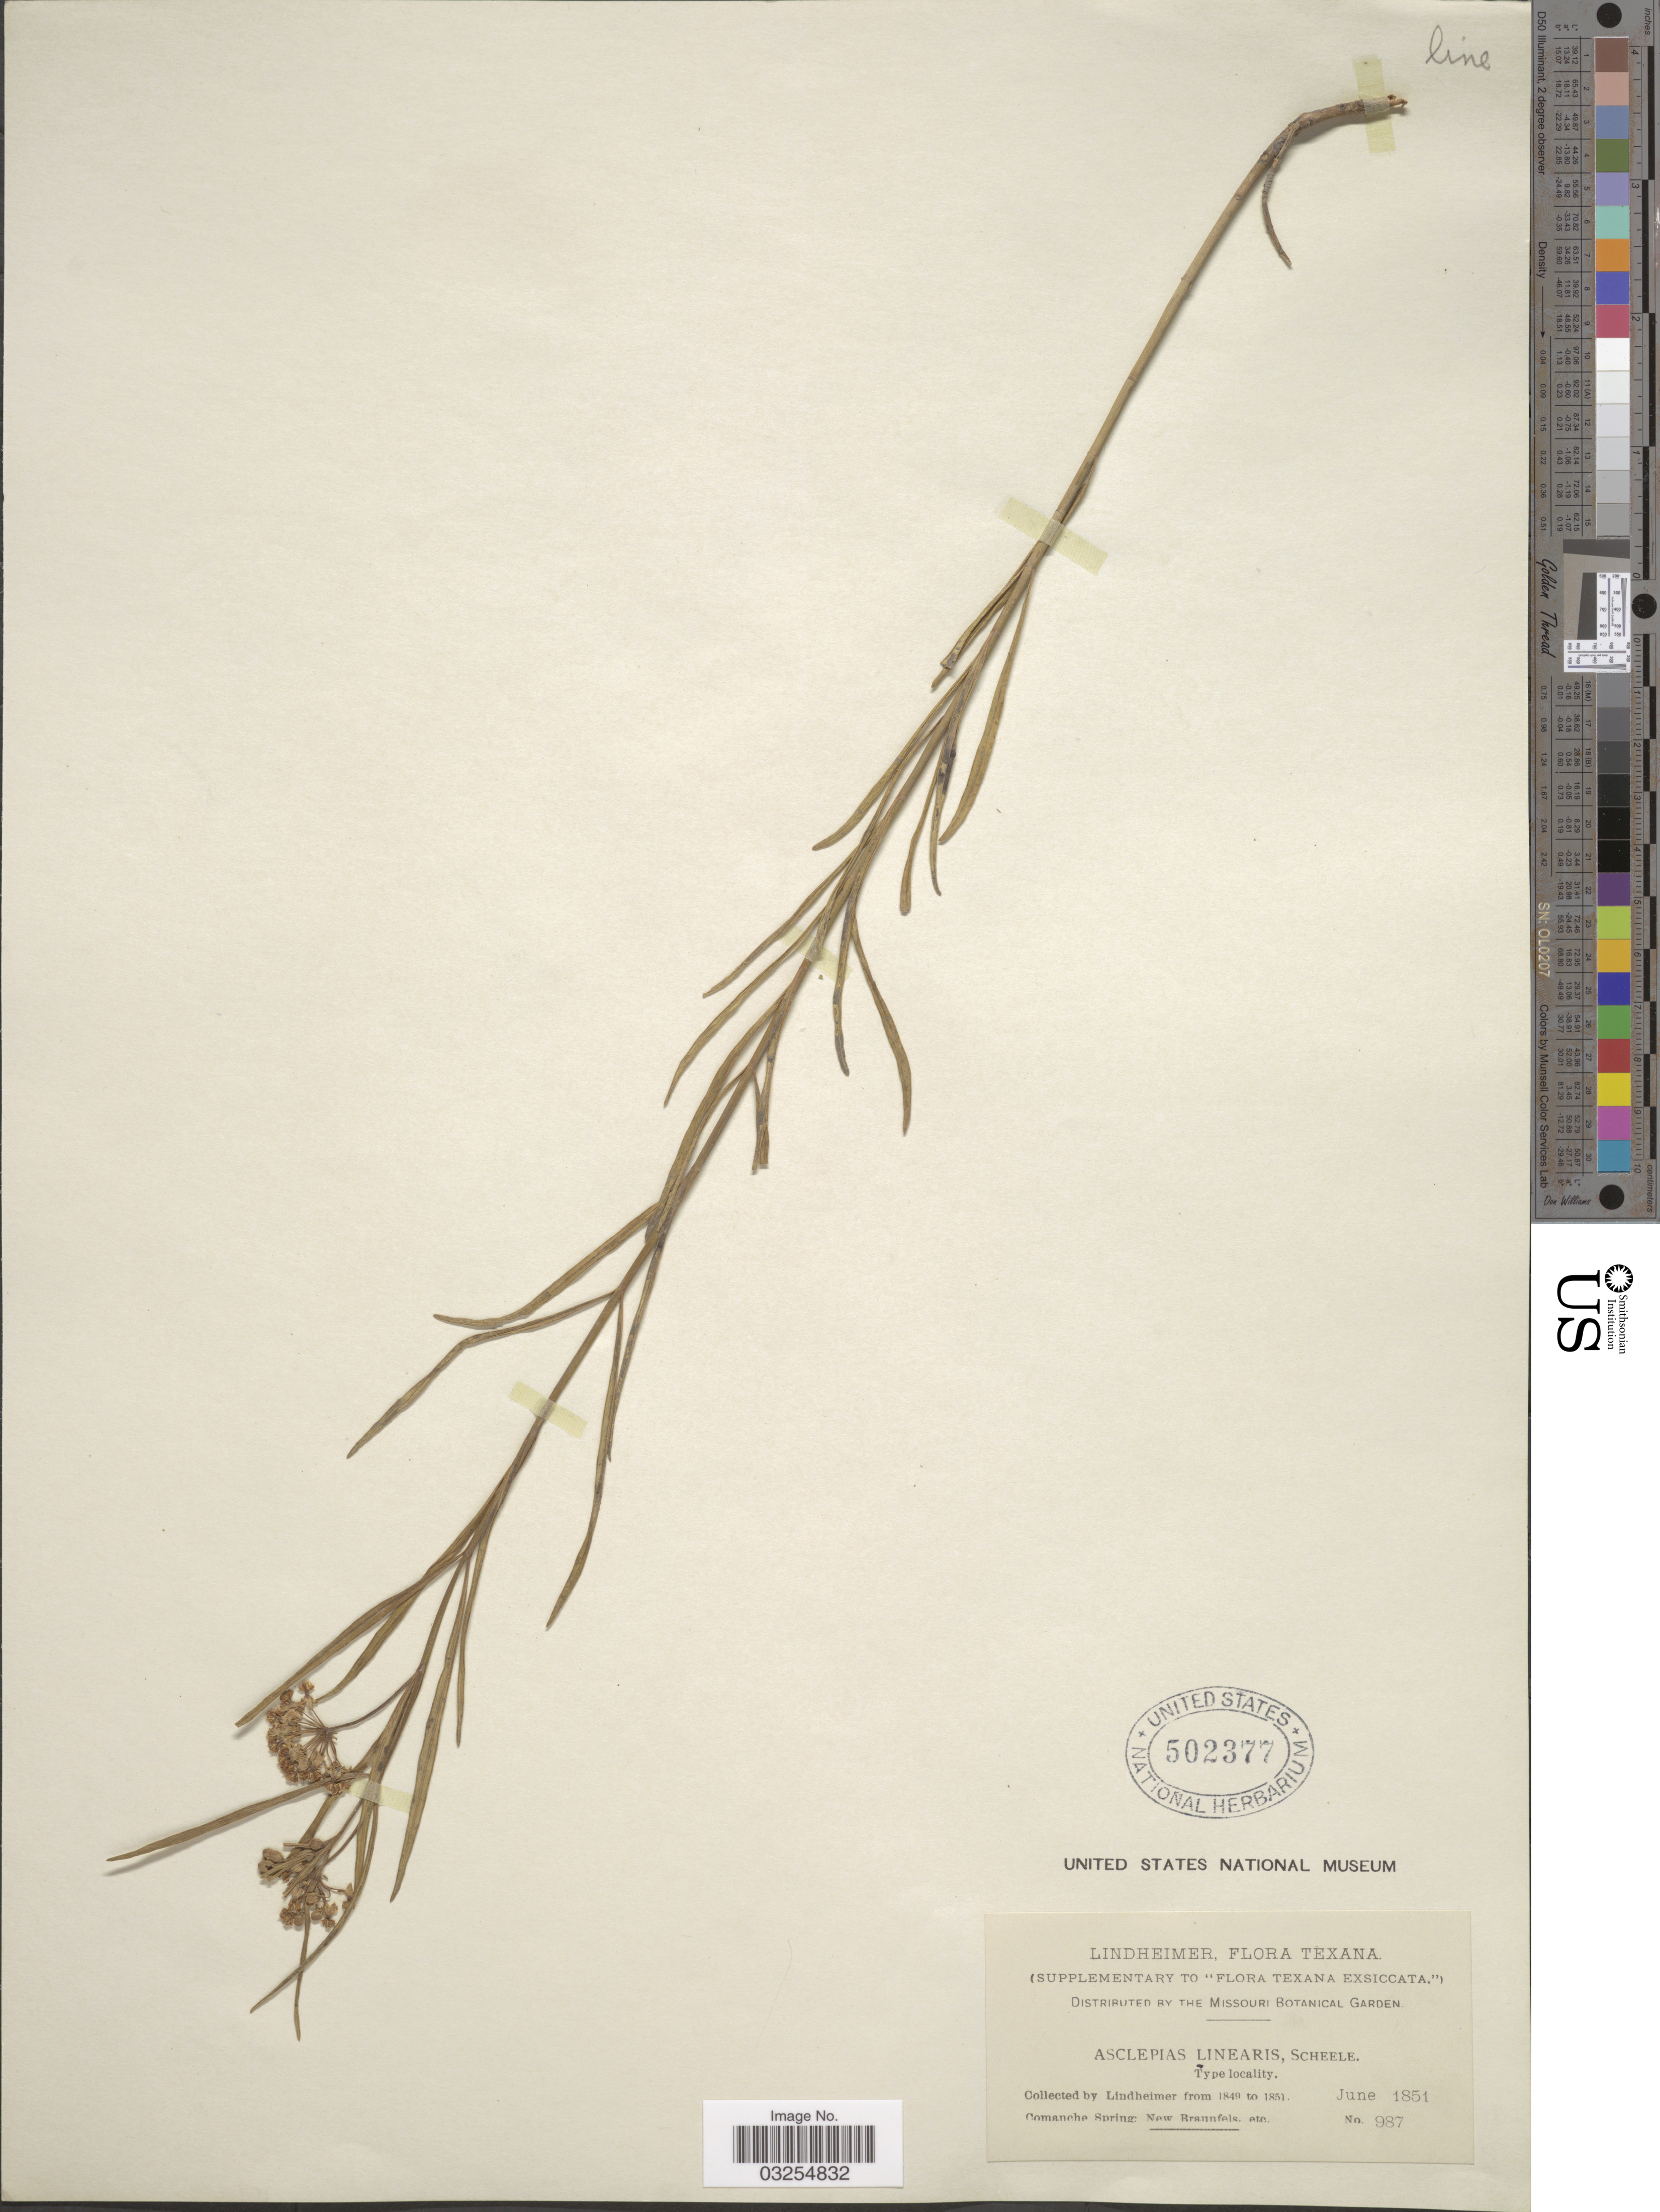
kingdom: Plantae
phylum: Tracheophyta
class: Magnoliopsida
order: Gentianales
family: Apocynaceae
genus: Asclepias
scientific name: Asclepias linearis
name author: Scheele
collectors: -. Lindheimer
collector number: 987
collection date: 1851-06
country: United States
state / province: Texas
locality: Comanche Spring: New Brannfels, etc.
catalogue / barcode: US 502377